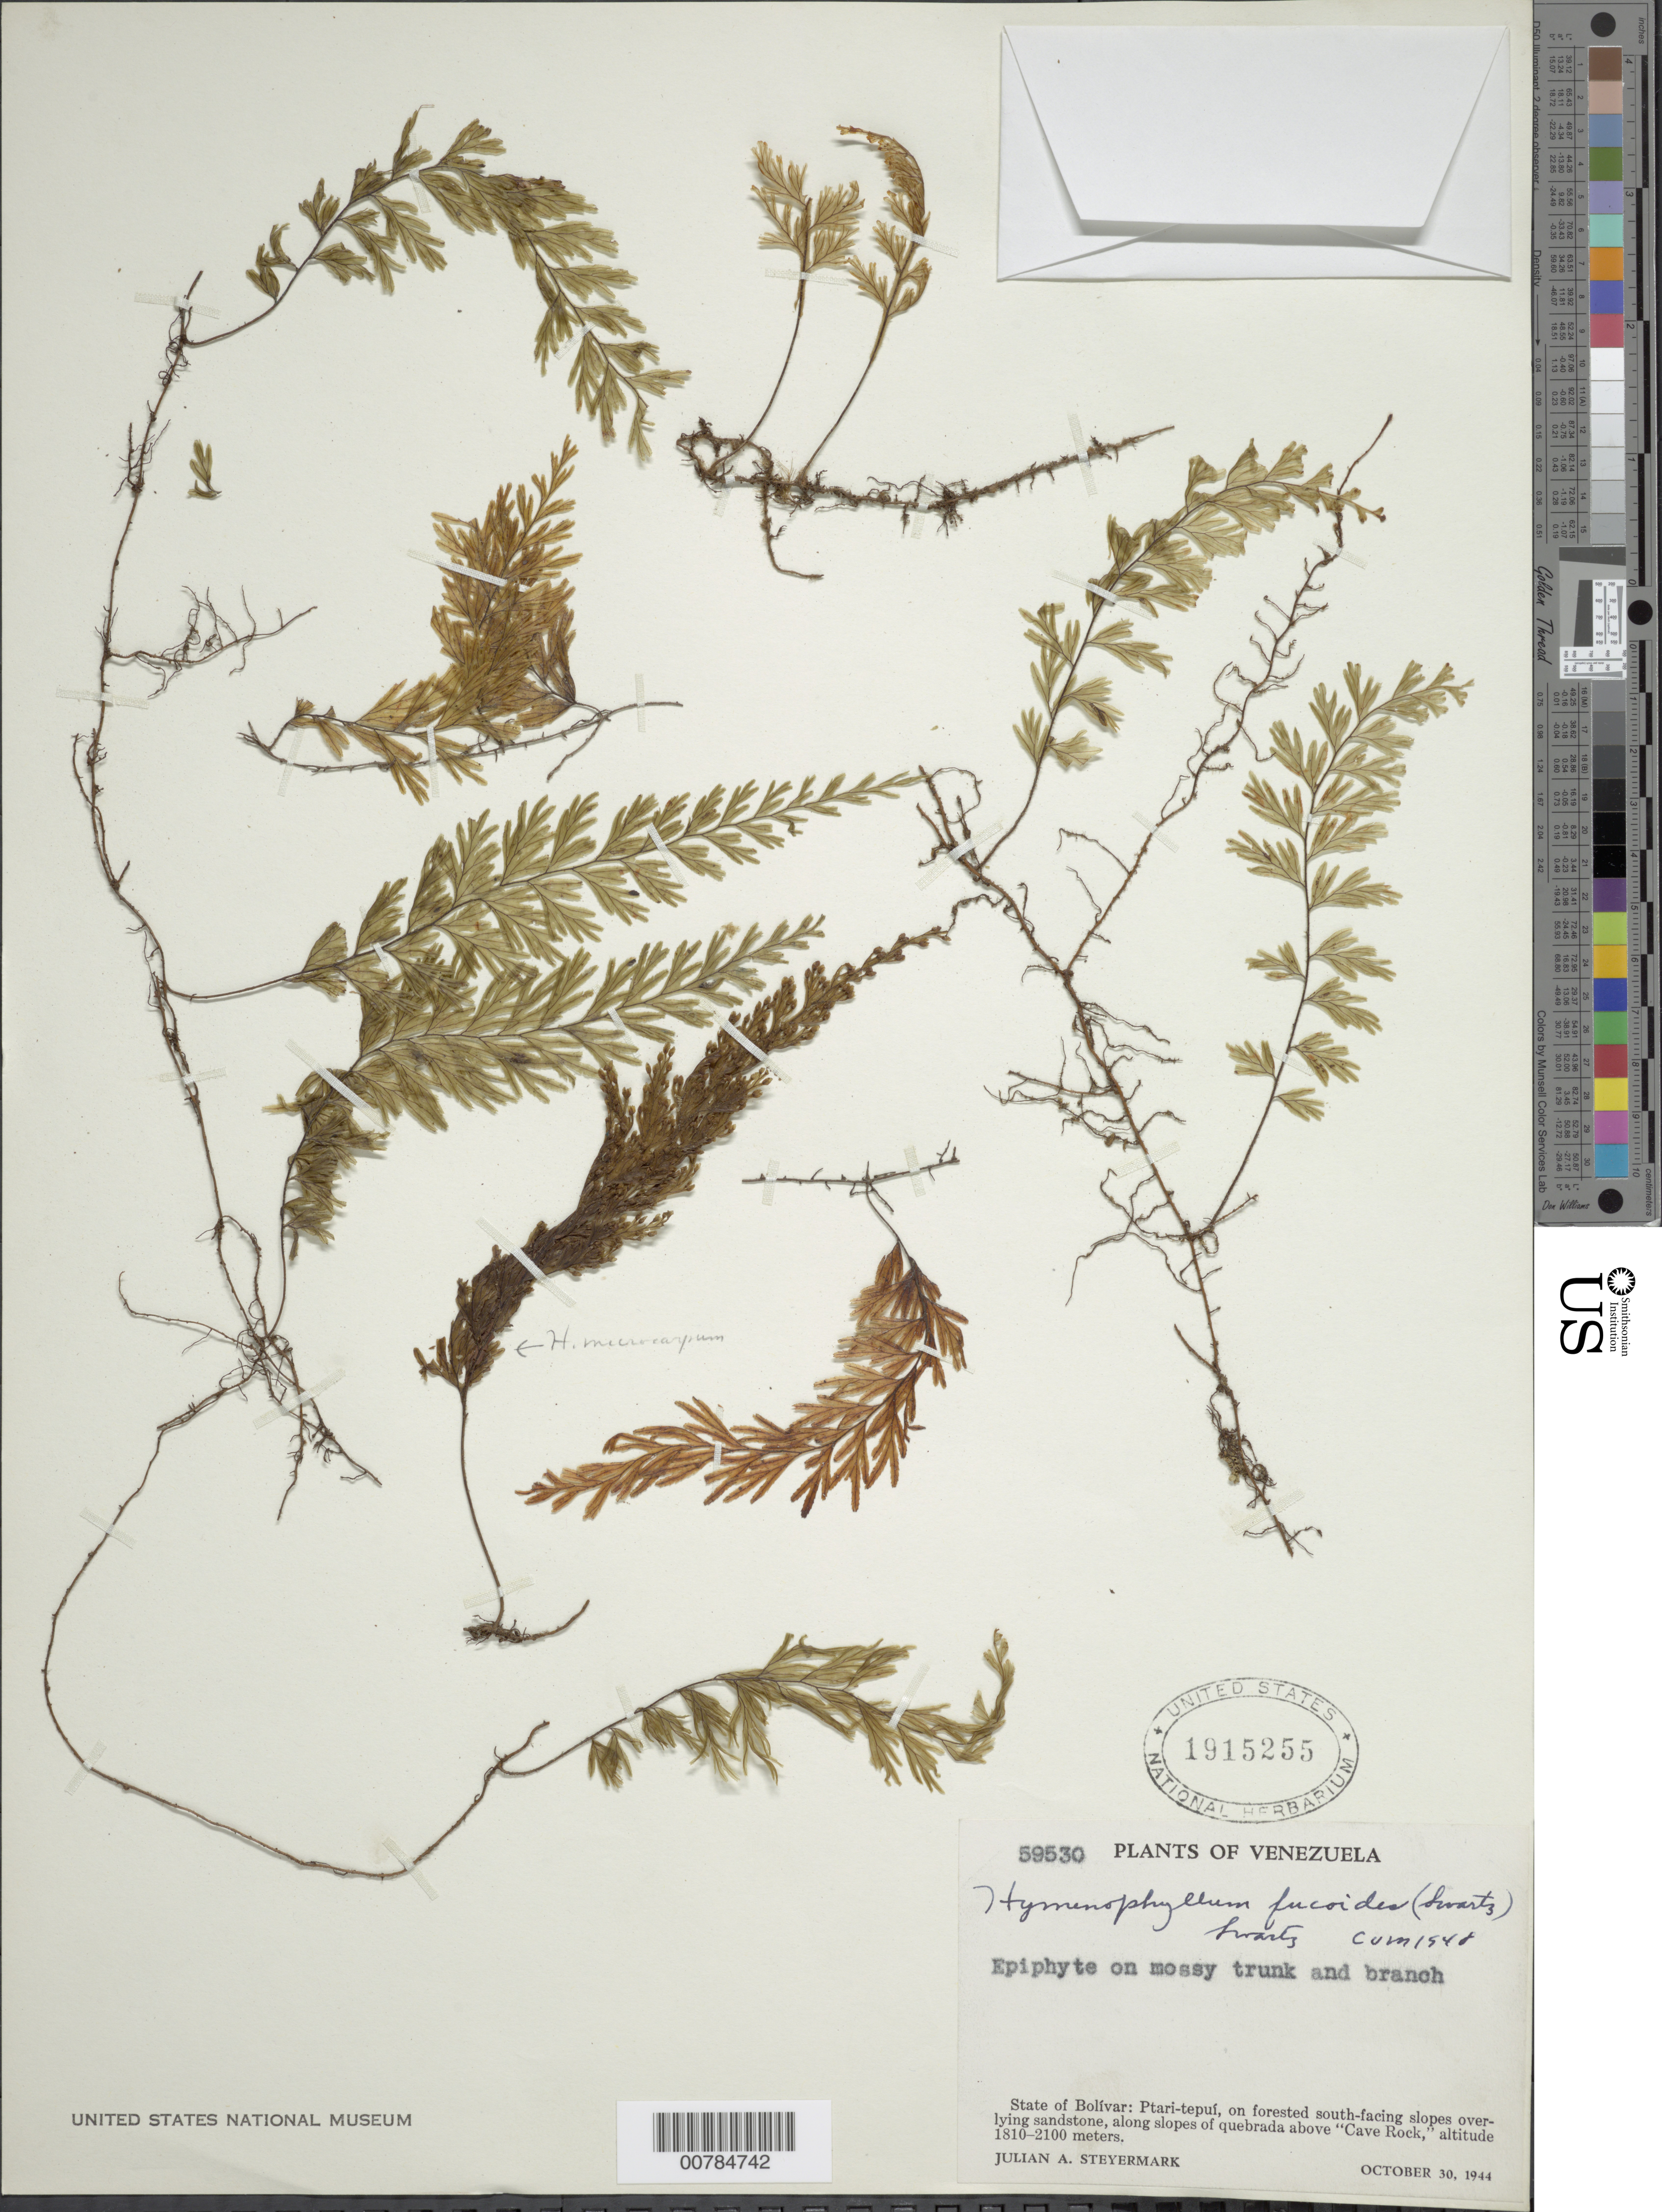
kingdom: Plantae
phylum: Tracheophyta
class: Polypodiopsida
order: Hymenophyllales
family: Hymenophyllaceae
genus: Hymenophyllum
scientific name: Hymenophyllum fucoides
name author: (Sw.) Sw.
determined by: Morton, C. V.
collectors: J. Steyermark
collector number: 59530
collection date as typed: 30-Oct-44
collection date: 1944-10-30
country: Venezuela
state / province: Bolívar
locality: Ptari-tepuí, above "Cave Rock"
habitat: Forested S-facing slopes overlying sandstone, along slopes of quebrada, on mossy trunk and branch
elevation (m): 1810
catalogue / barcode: US 1915255